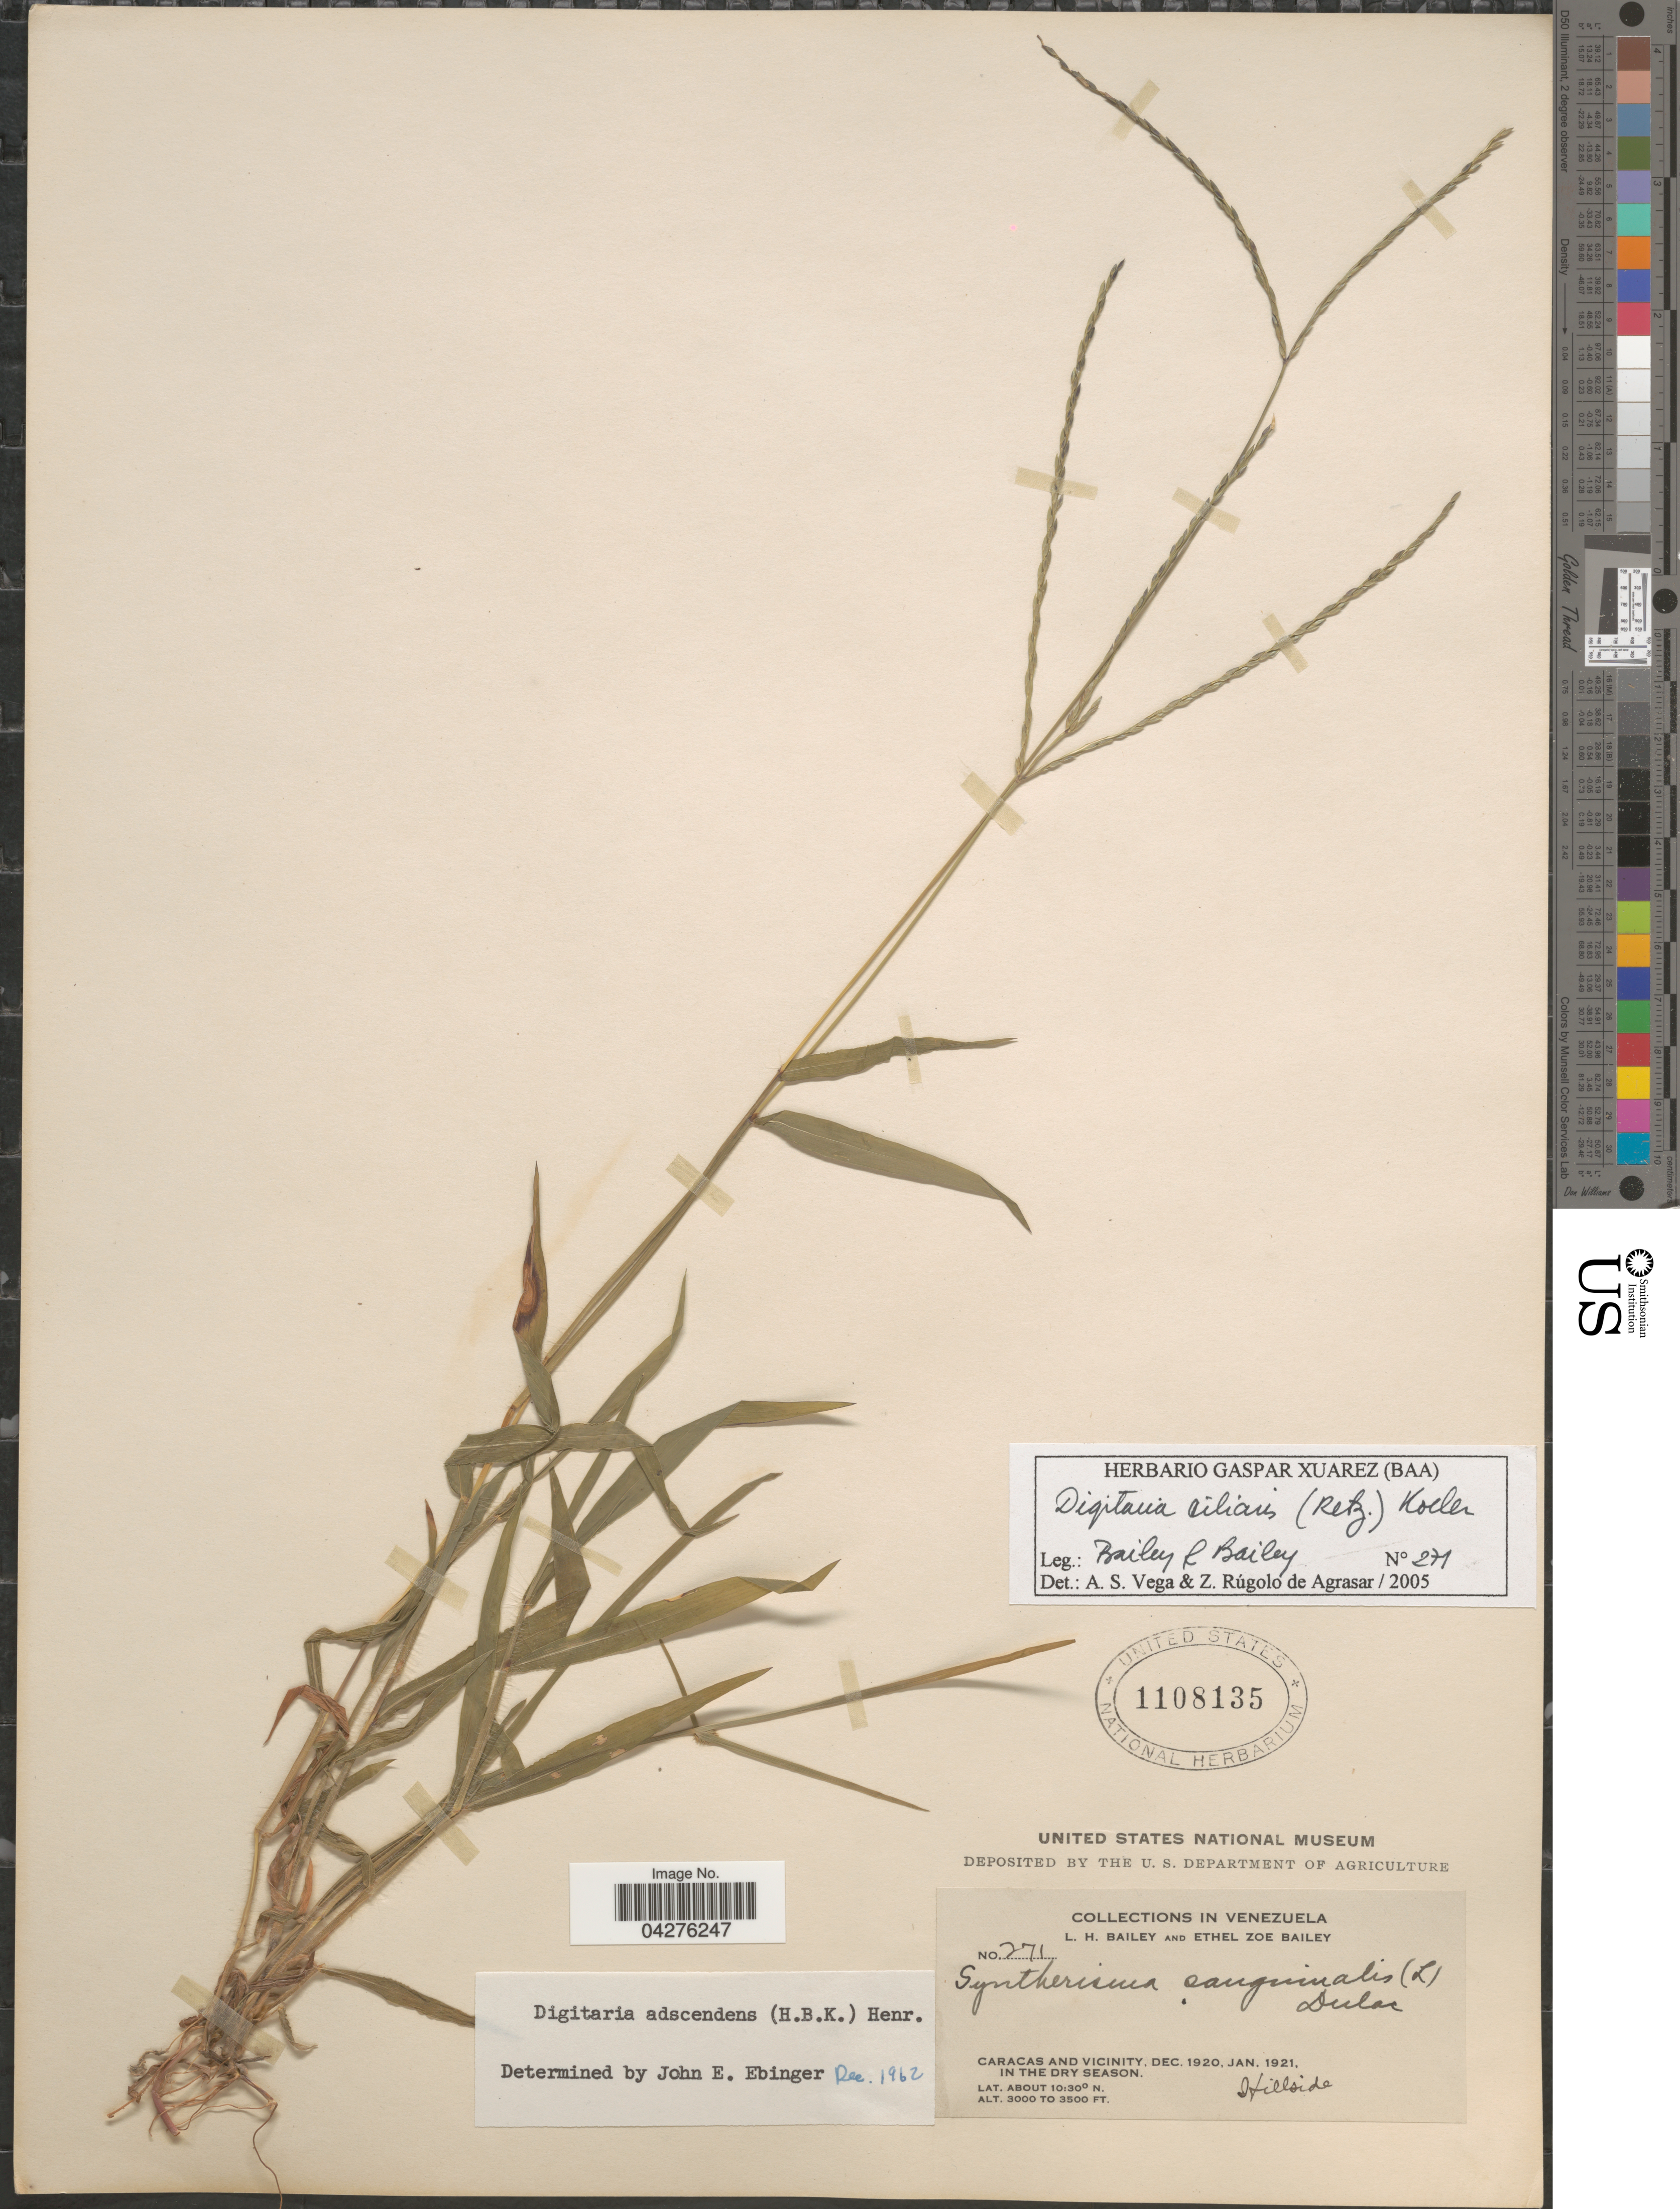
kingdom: Plantae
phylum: Tracheophyta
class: Liliopsida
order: Poales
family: Poaceae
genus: Digitaria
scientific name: Digitaria ciliaris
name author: (Retz.) Koeler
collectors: L. H. Bailey & E. Z. Bailey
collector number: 271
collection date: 1920-12/1921-01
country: Venezuela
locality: Caracas and vicinity.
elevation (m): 914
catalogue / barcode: US 1108135